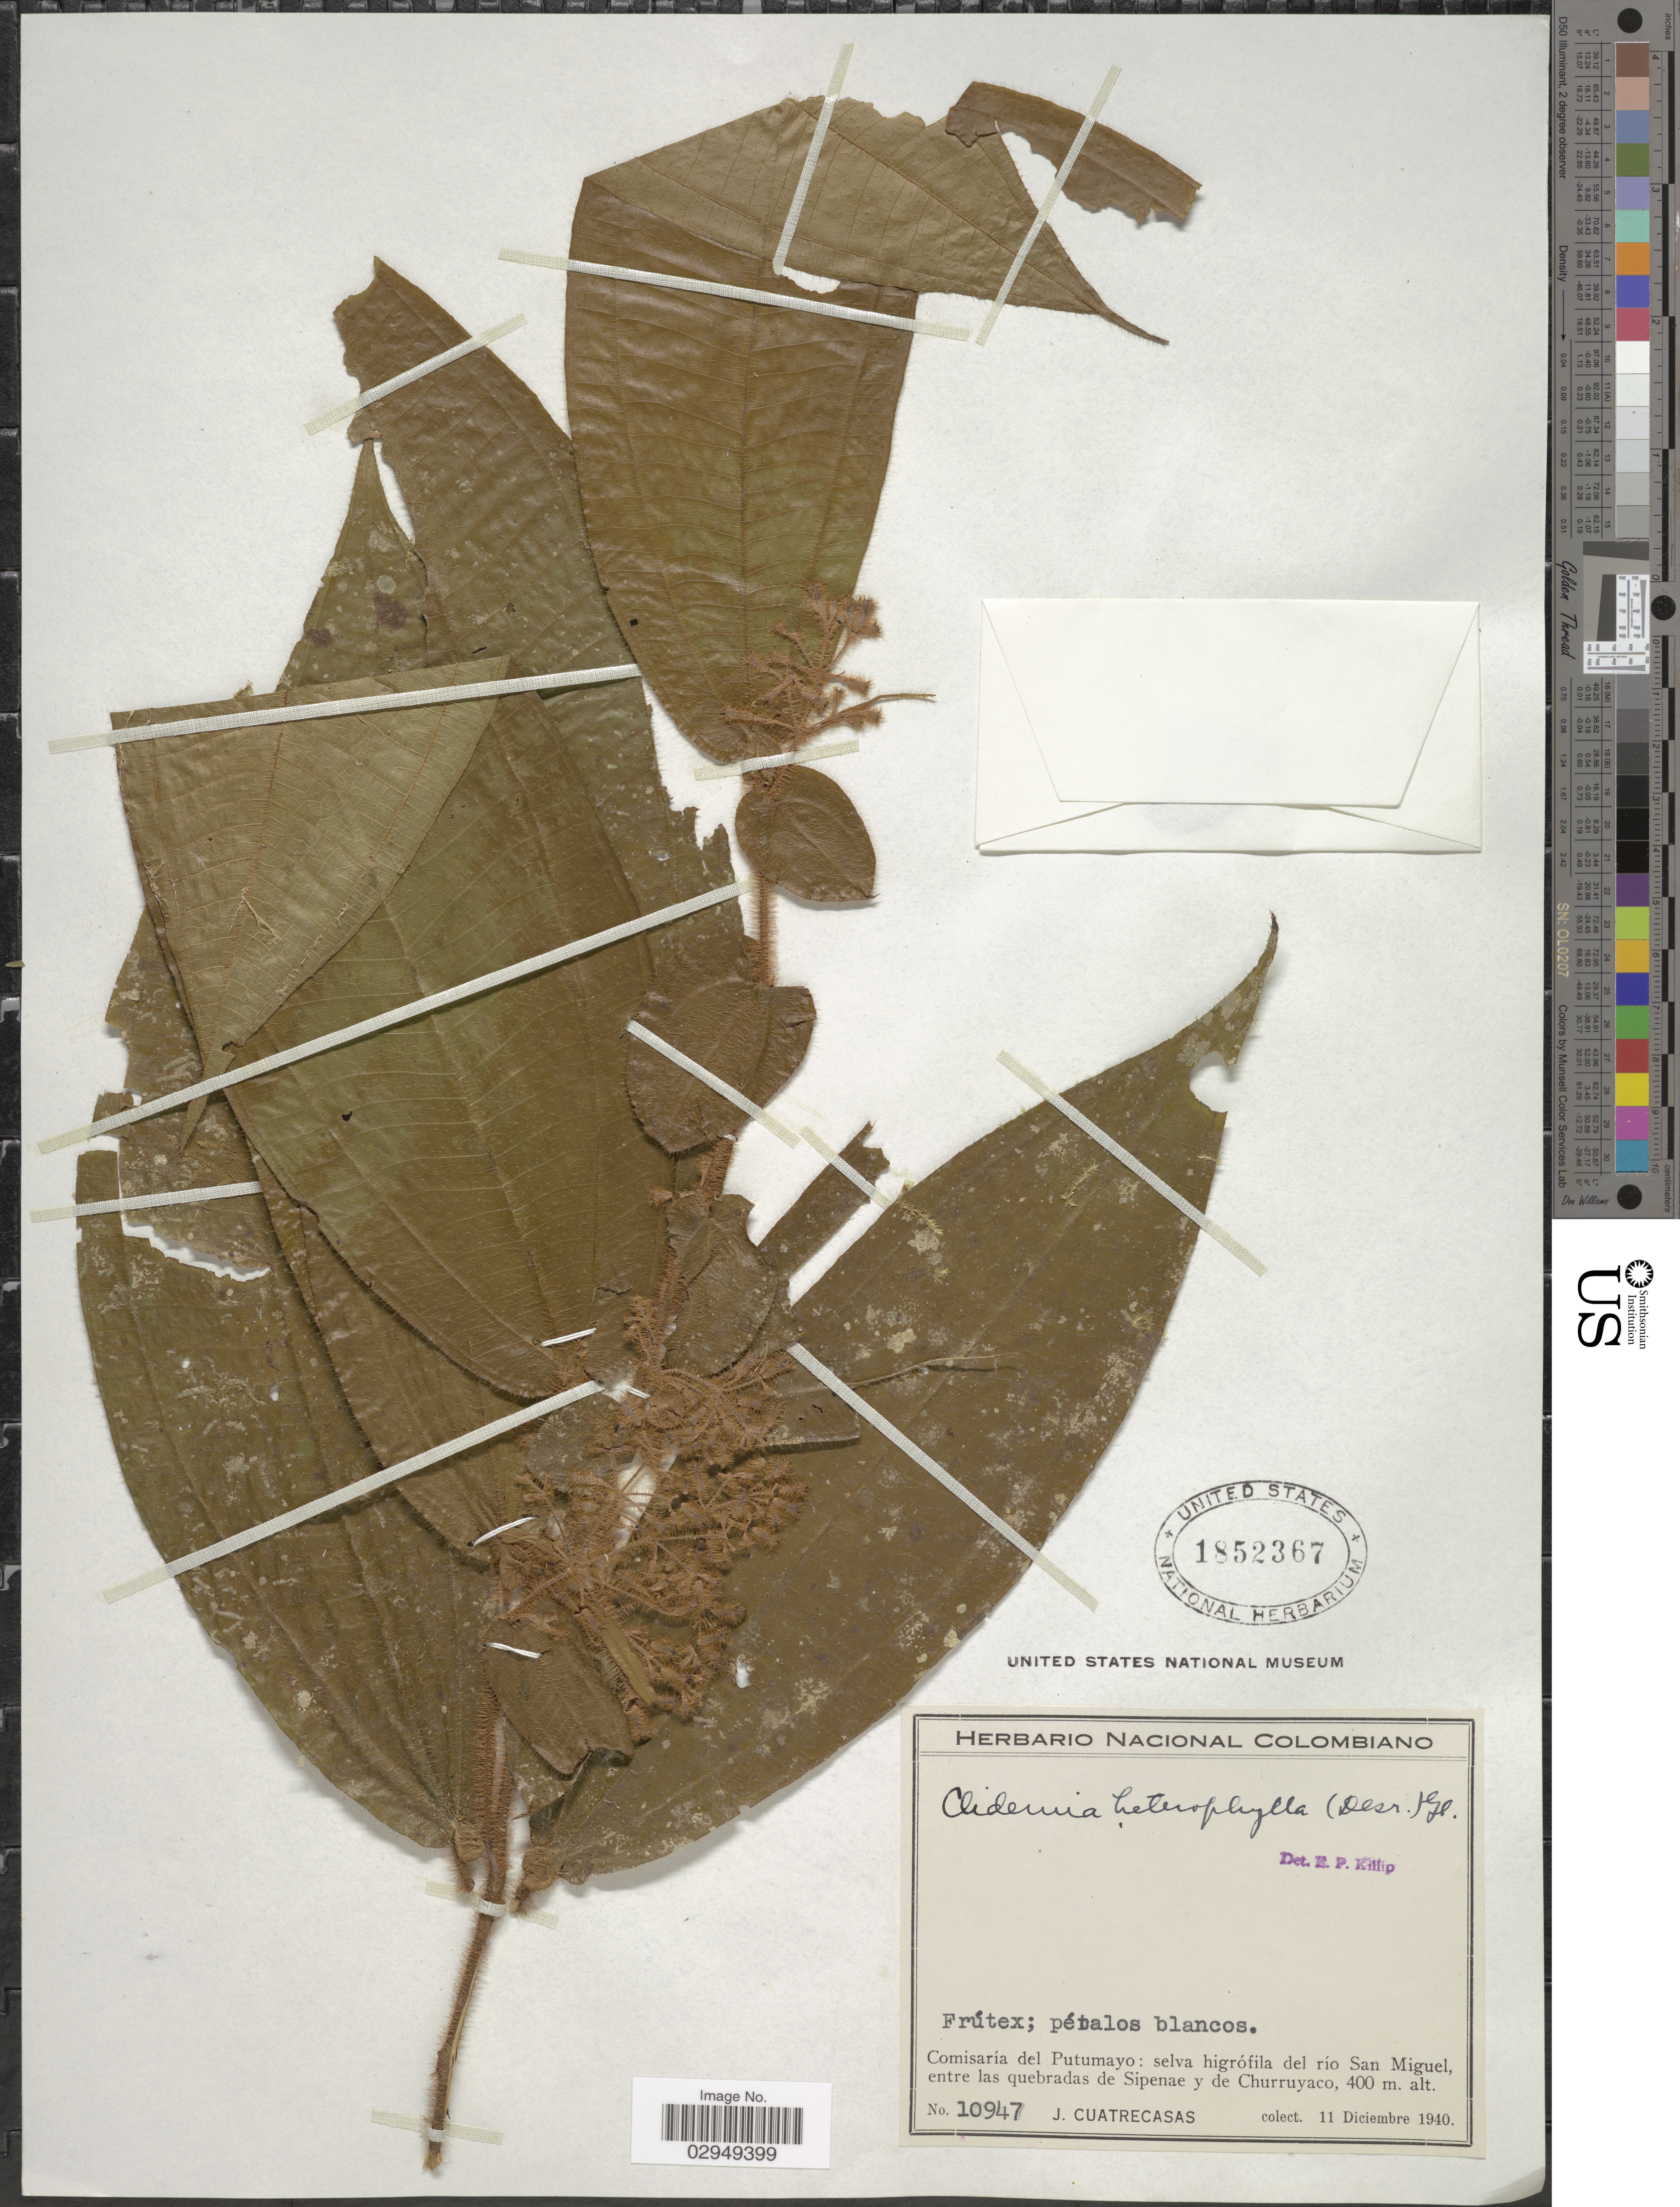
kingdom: Plantae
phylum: Tracheophyta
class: Magnoliopsida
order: Myrtales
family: Melastomataceae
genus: Clidemia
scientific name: Clidemia heterophylla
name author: Steud.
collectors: J. Cuatrecasas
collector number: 10947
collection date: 1940-12-11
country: Colombia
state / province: Putumayo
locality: Comisaría del Putumayo: selva higrófila del río San Miguel, entre las quebradas de Sipenae y de Churruyaco.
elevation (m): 400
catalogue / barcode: US 1852367